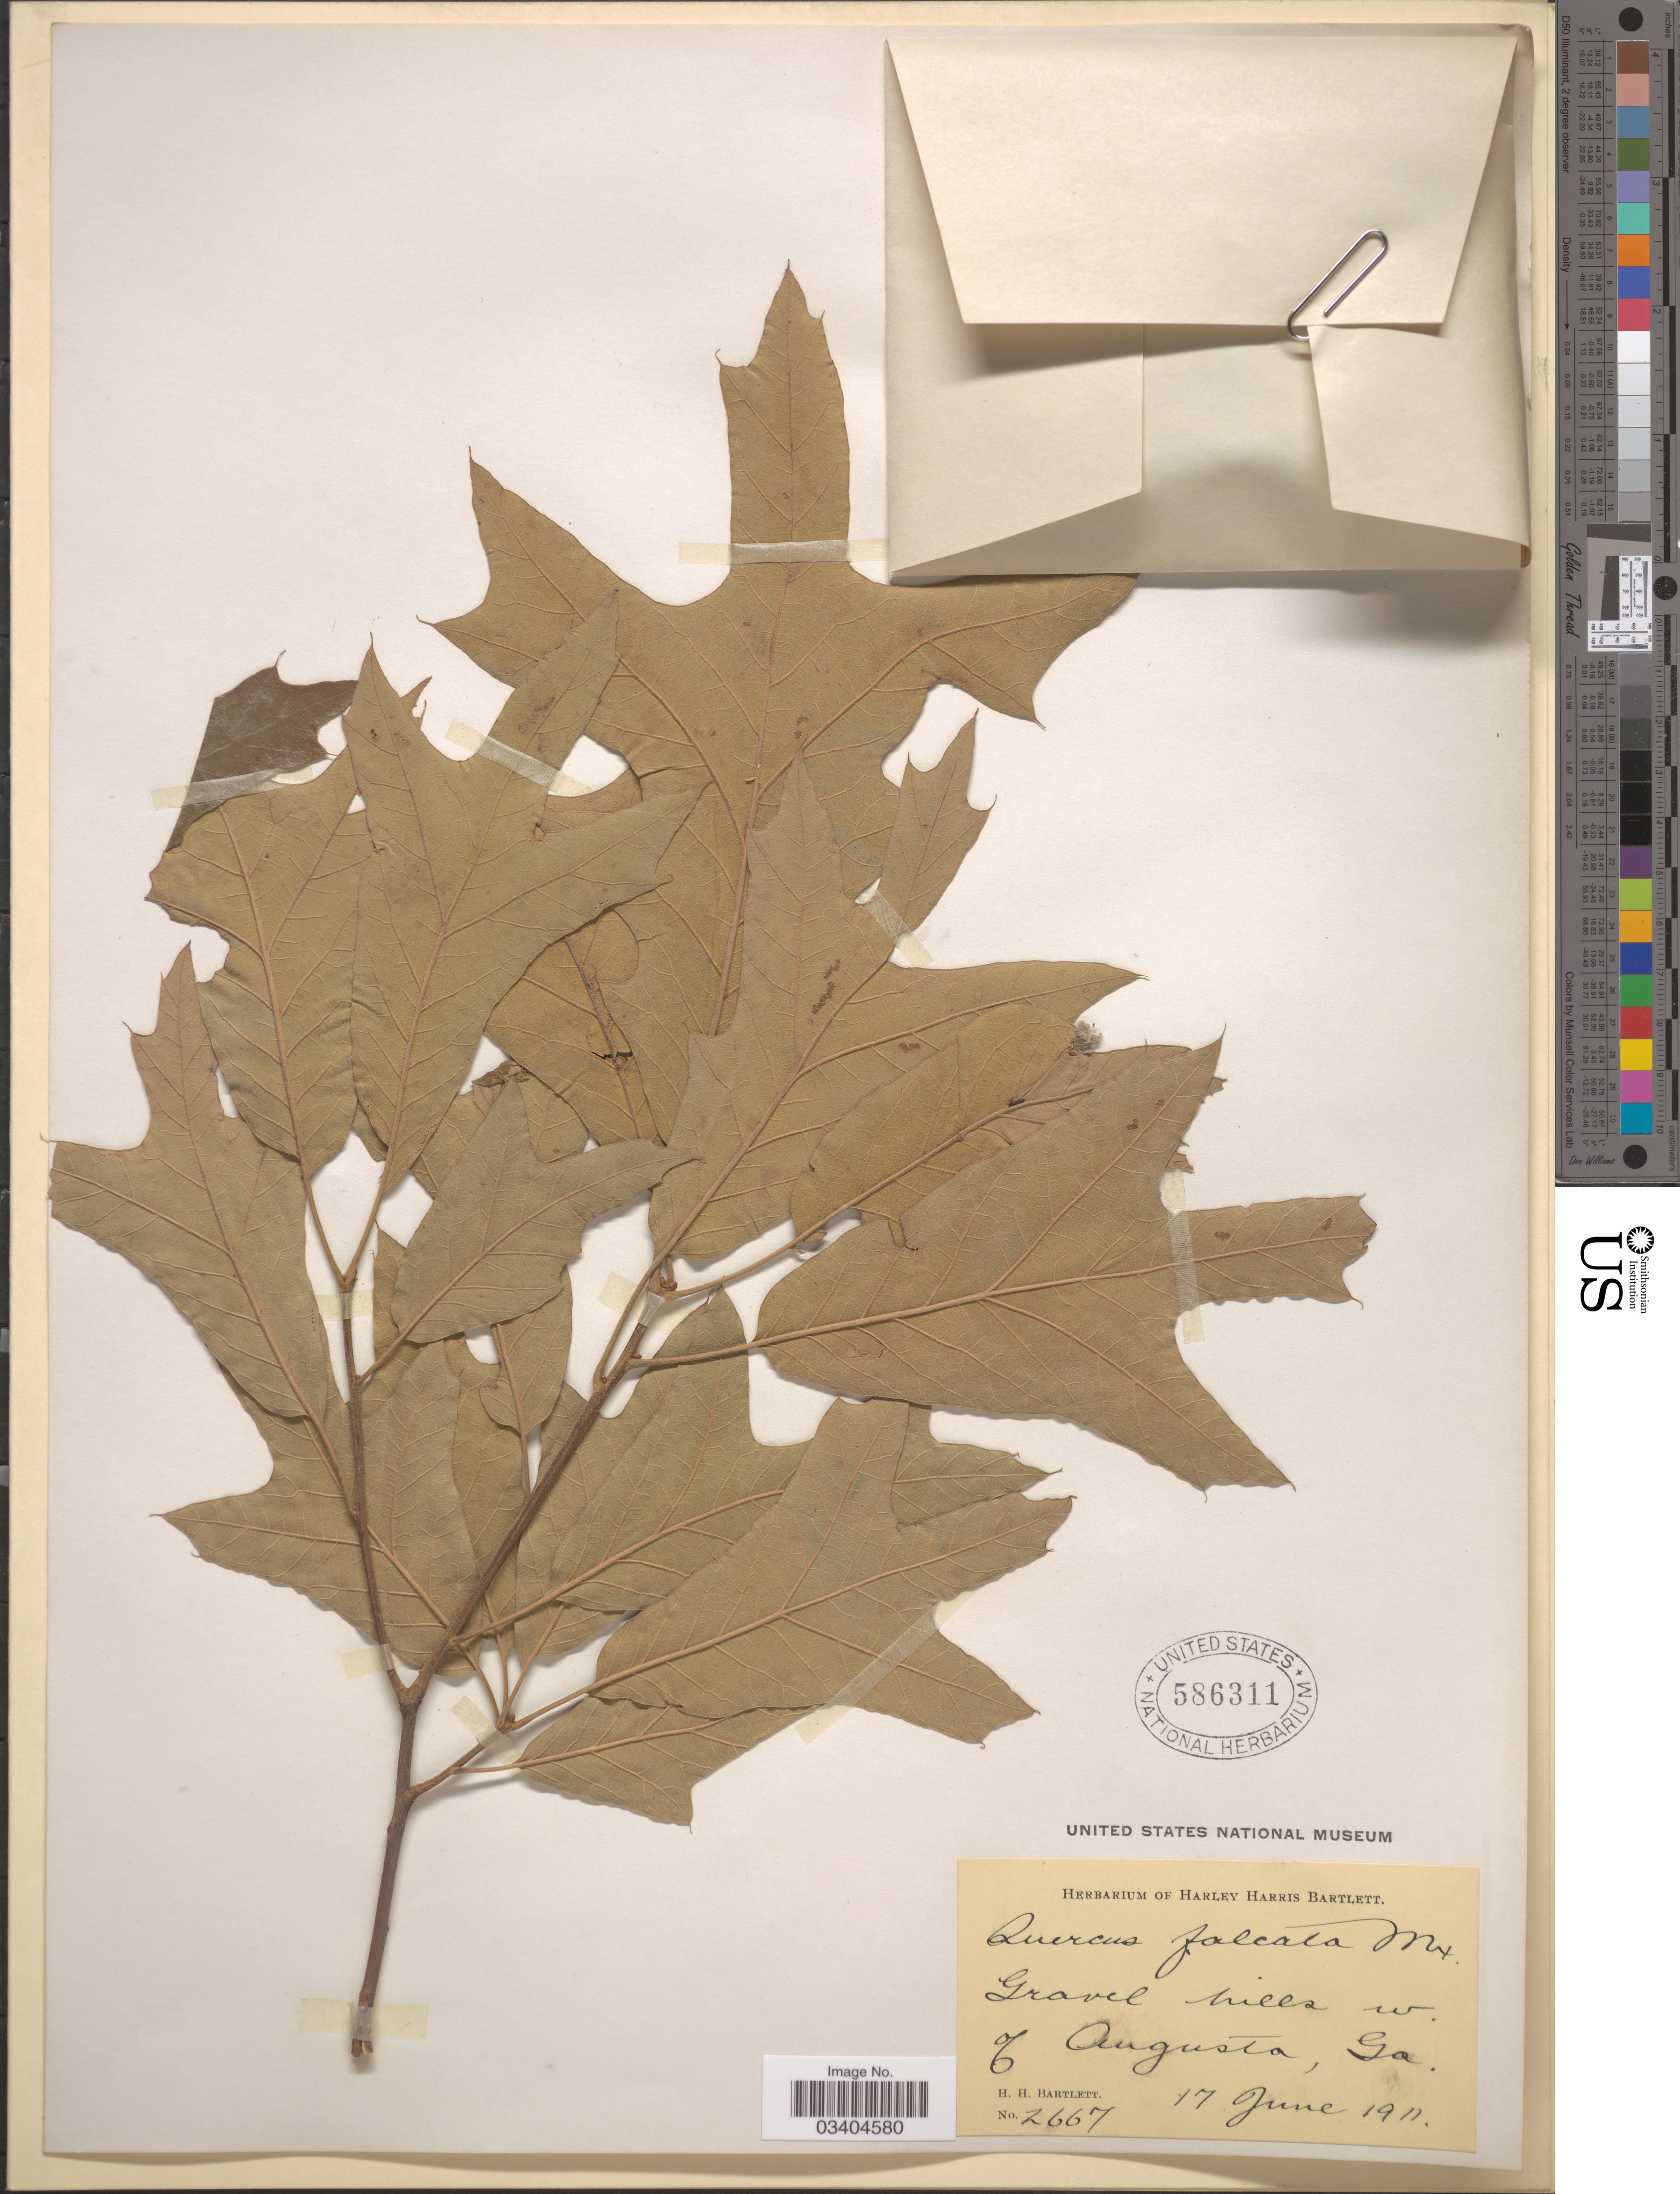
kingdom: Plantae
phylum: Tracheophyta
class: Magnoliopsida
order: Fagales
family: Fagaceae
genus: Quercus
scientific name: Quercus falcata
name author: Michx.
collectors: H. H. Bartlett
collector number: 2667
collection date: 1911-06-17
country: United States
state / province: Georgia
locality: Gravel hills w. of Augusta.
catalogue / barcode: US 586311